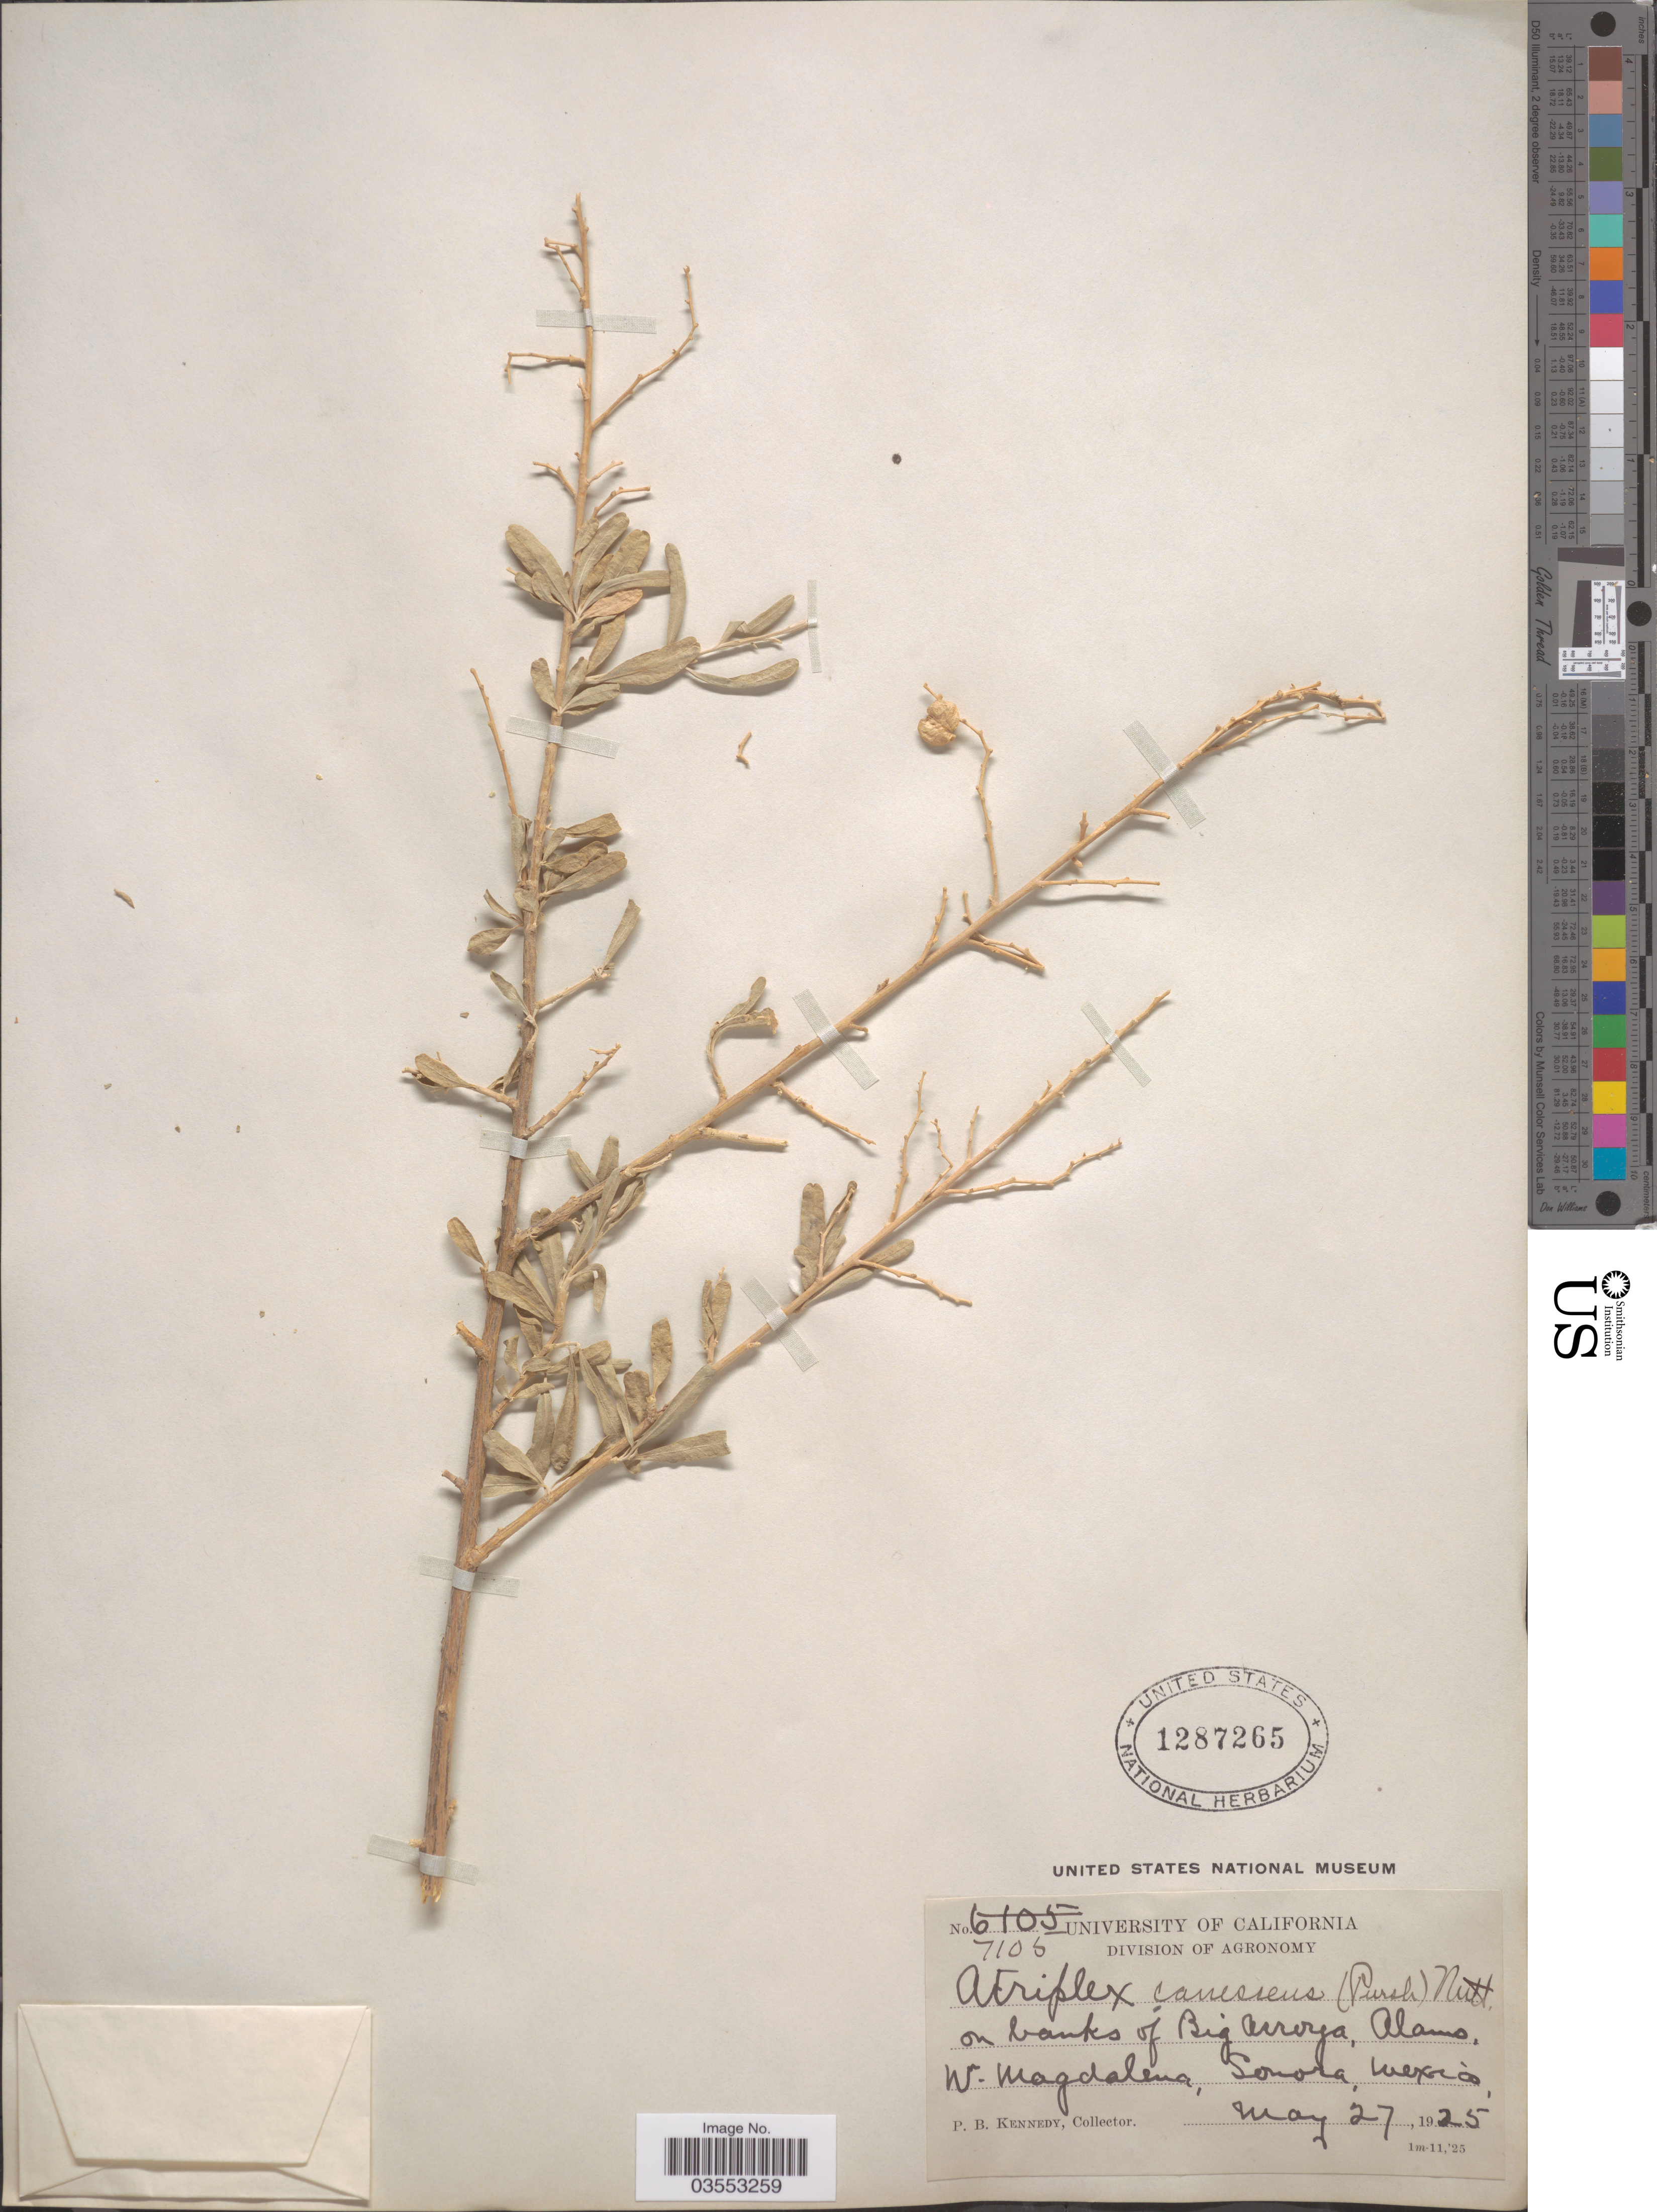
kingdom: Plantae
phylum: Tracheophyta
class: Magnoliopsida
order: Caryophyllales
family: Amaranthaceae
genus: Atriplex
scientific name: Atriplex canescens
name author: (Pursh) Nutt.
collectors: P. B. Kennedy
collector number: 7105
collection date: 1925-05-27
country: Mexico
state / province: Sonora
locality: On banks of Big Arroya, Alamo, W. Magdalena.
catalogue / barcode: US 1287265